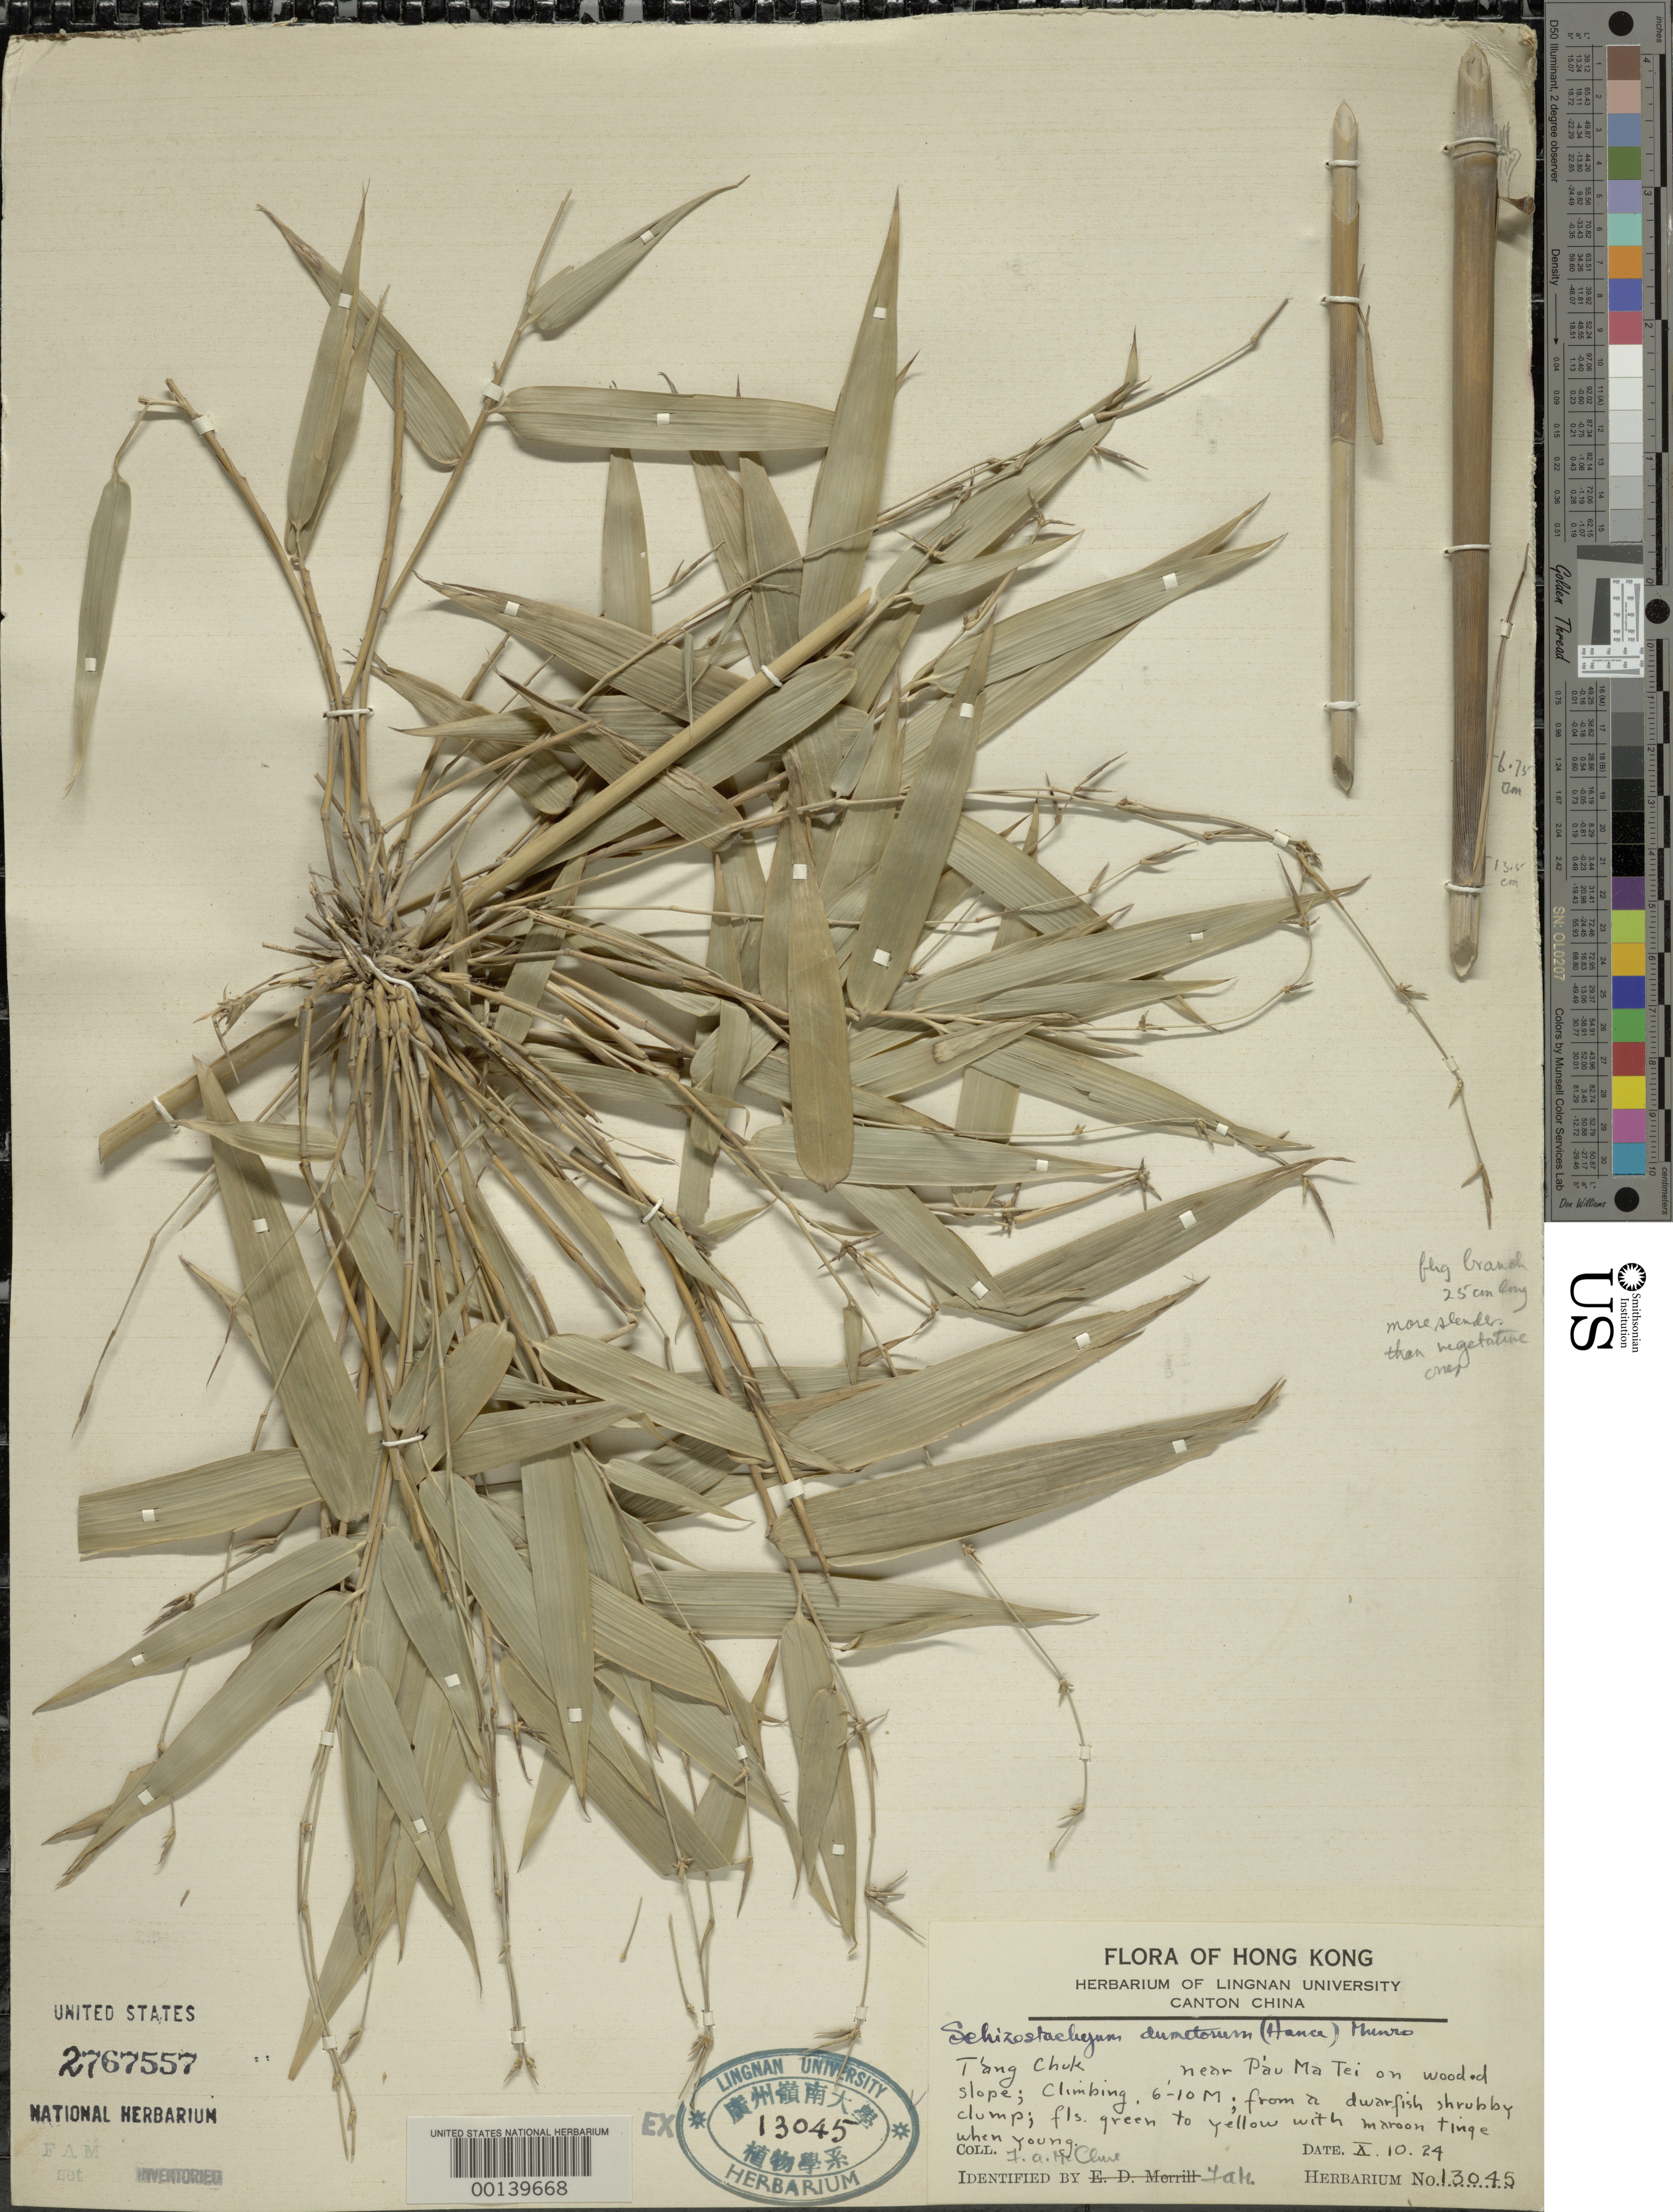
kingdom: Plantae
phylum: Tracheophyta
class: Liliopsida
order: Poales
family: Poaceae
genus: Schizostachyum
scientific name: Schizostachyum dumetorum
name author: (Hance) Munro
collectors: F. A. McClure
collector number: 1124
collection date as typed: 10 Oct 1924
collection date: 1924-10-10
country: China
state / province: Hong Kong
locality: T'ang chuk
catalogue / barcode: US 2767557